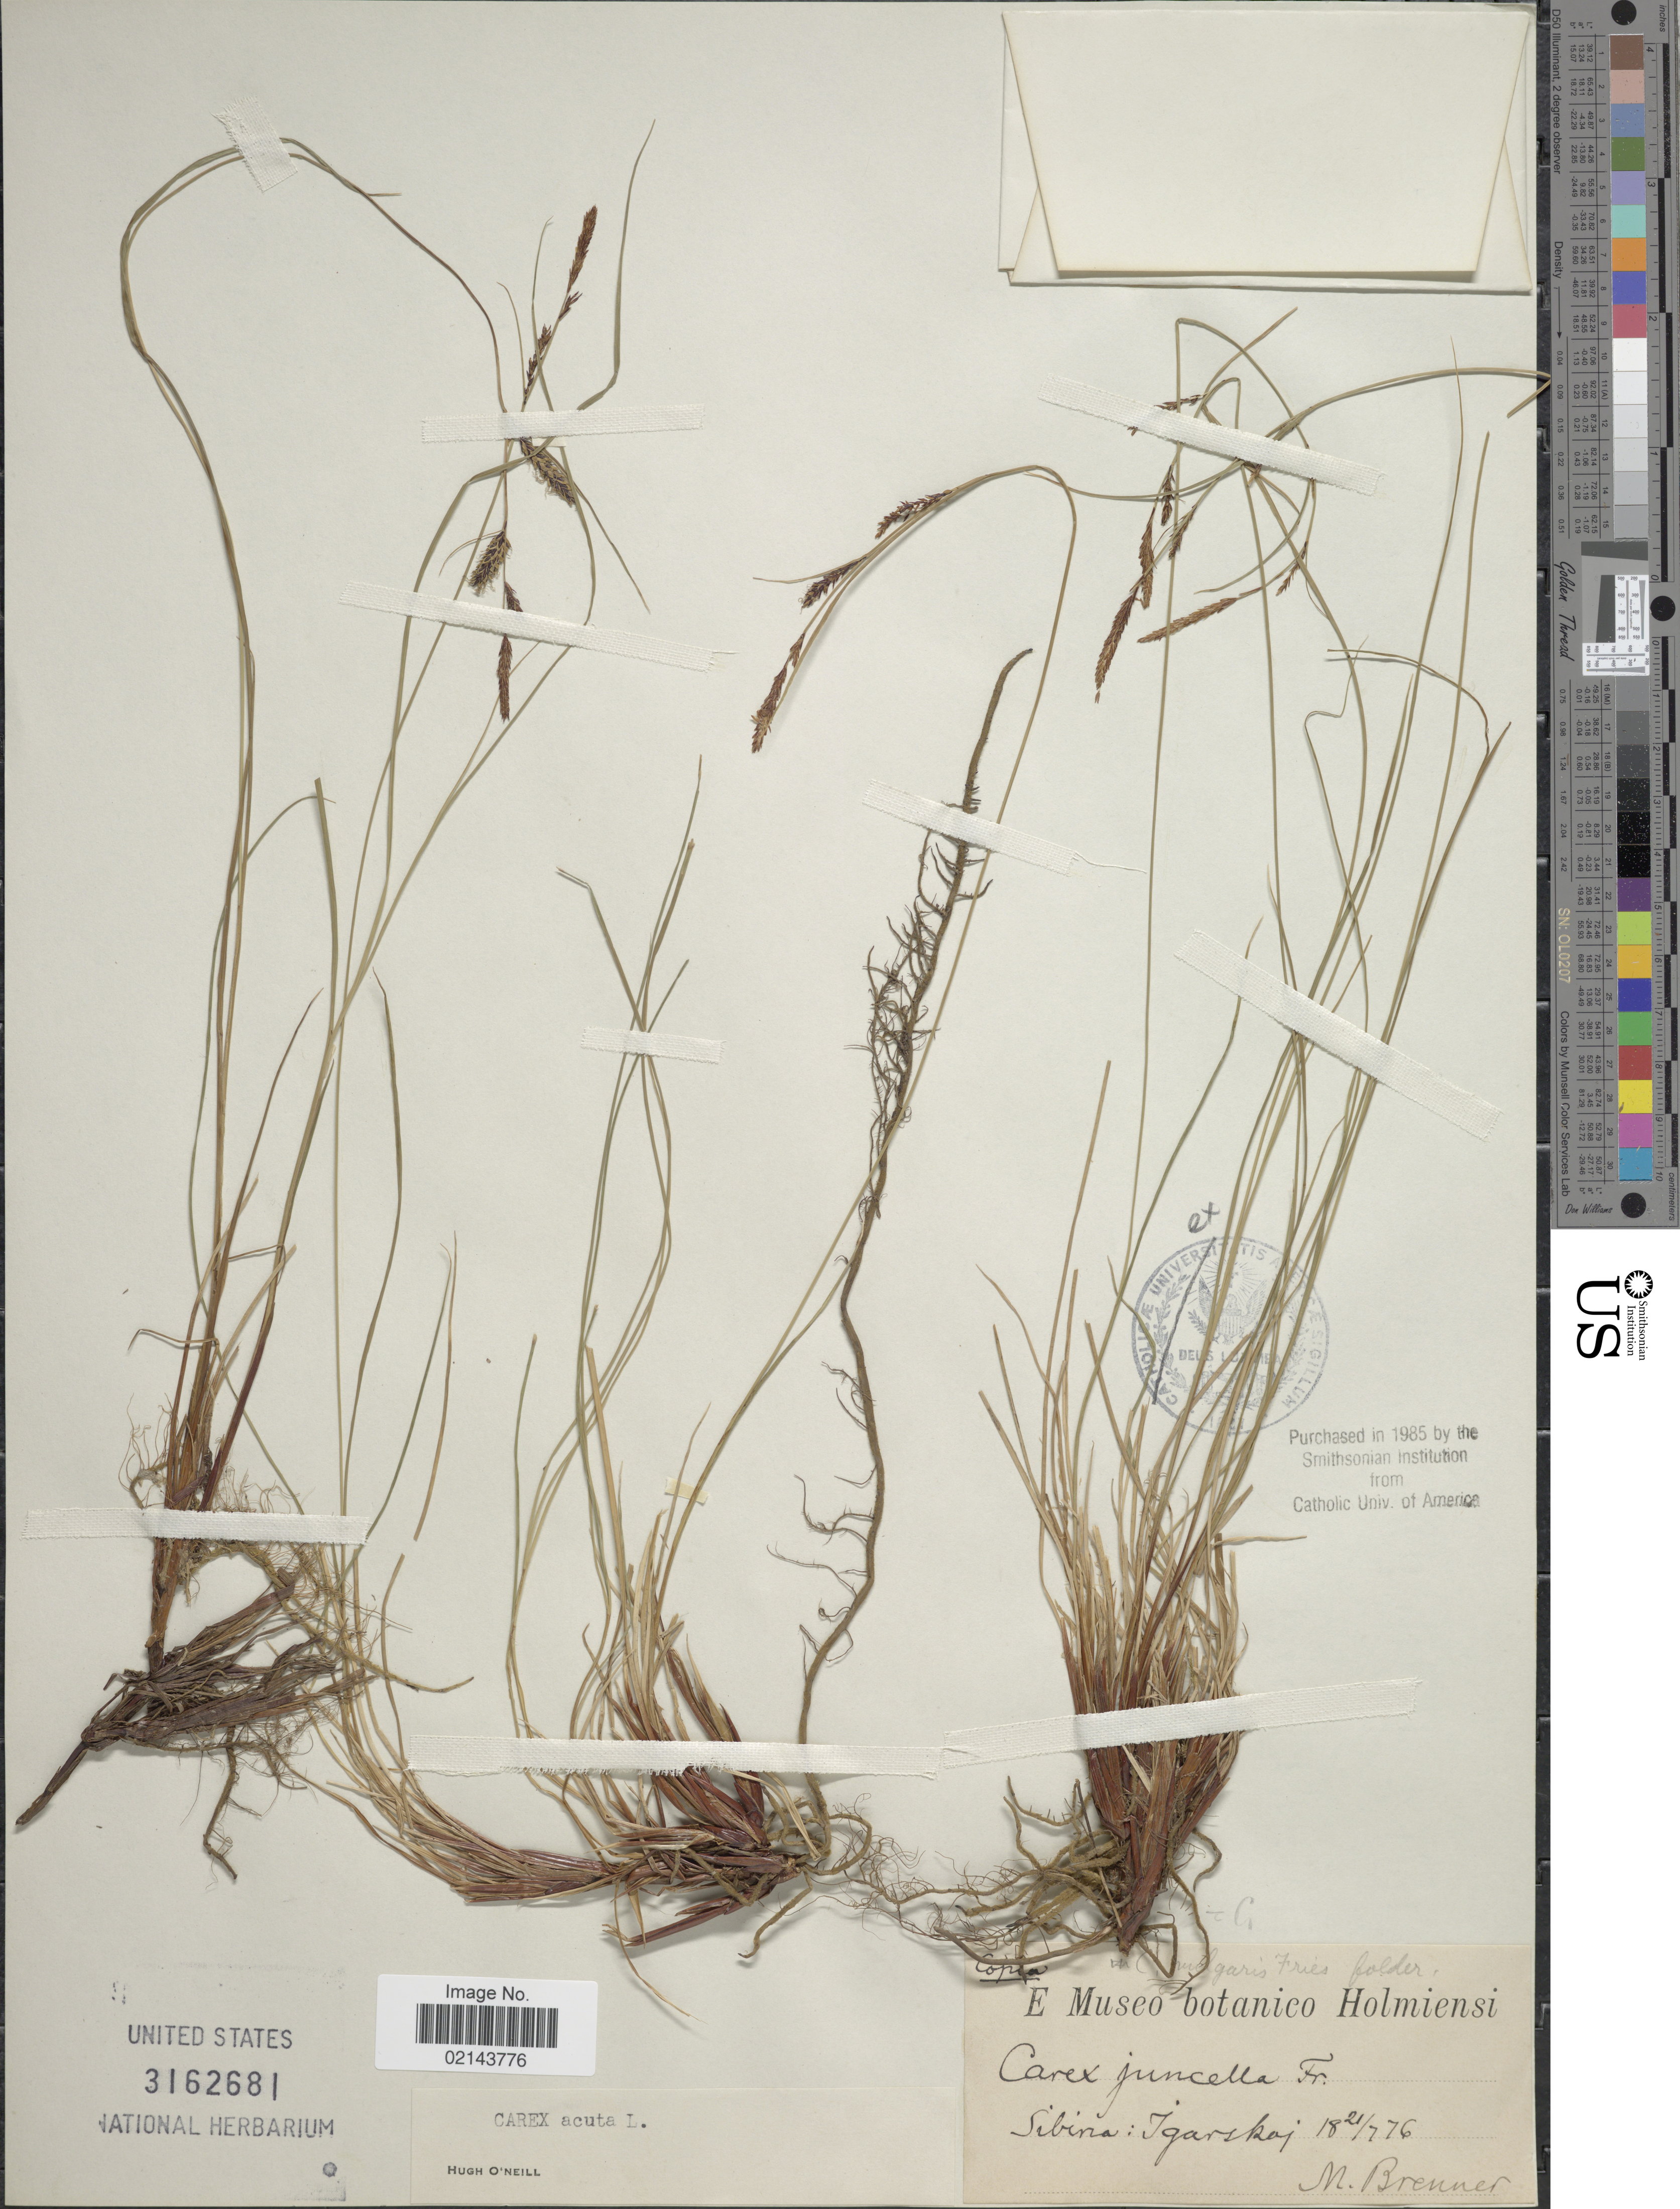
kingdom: Plantae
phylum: Tracheophyta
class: Liliopsida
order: Poales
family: Cyperaceae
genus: Carex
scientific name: Carex acuta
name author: L.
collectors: M. Brenner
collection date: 1876-07-21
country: Russian Federation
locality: Sibiria: Igarskoj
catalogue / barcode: US 3162681